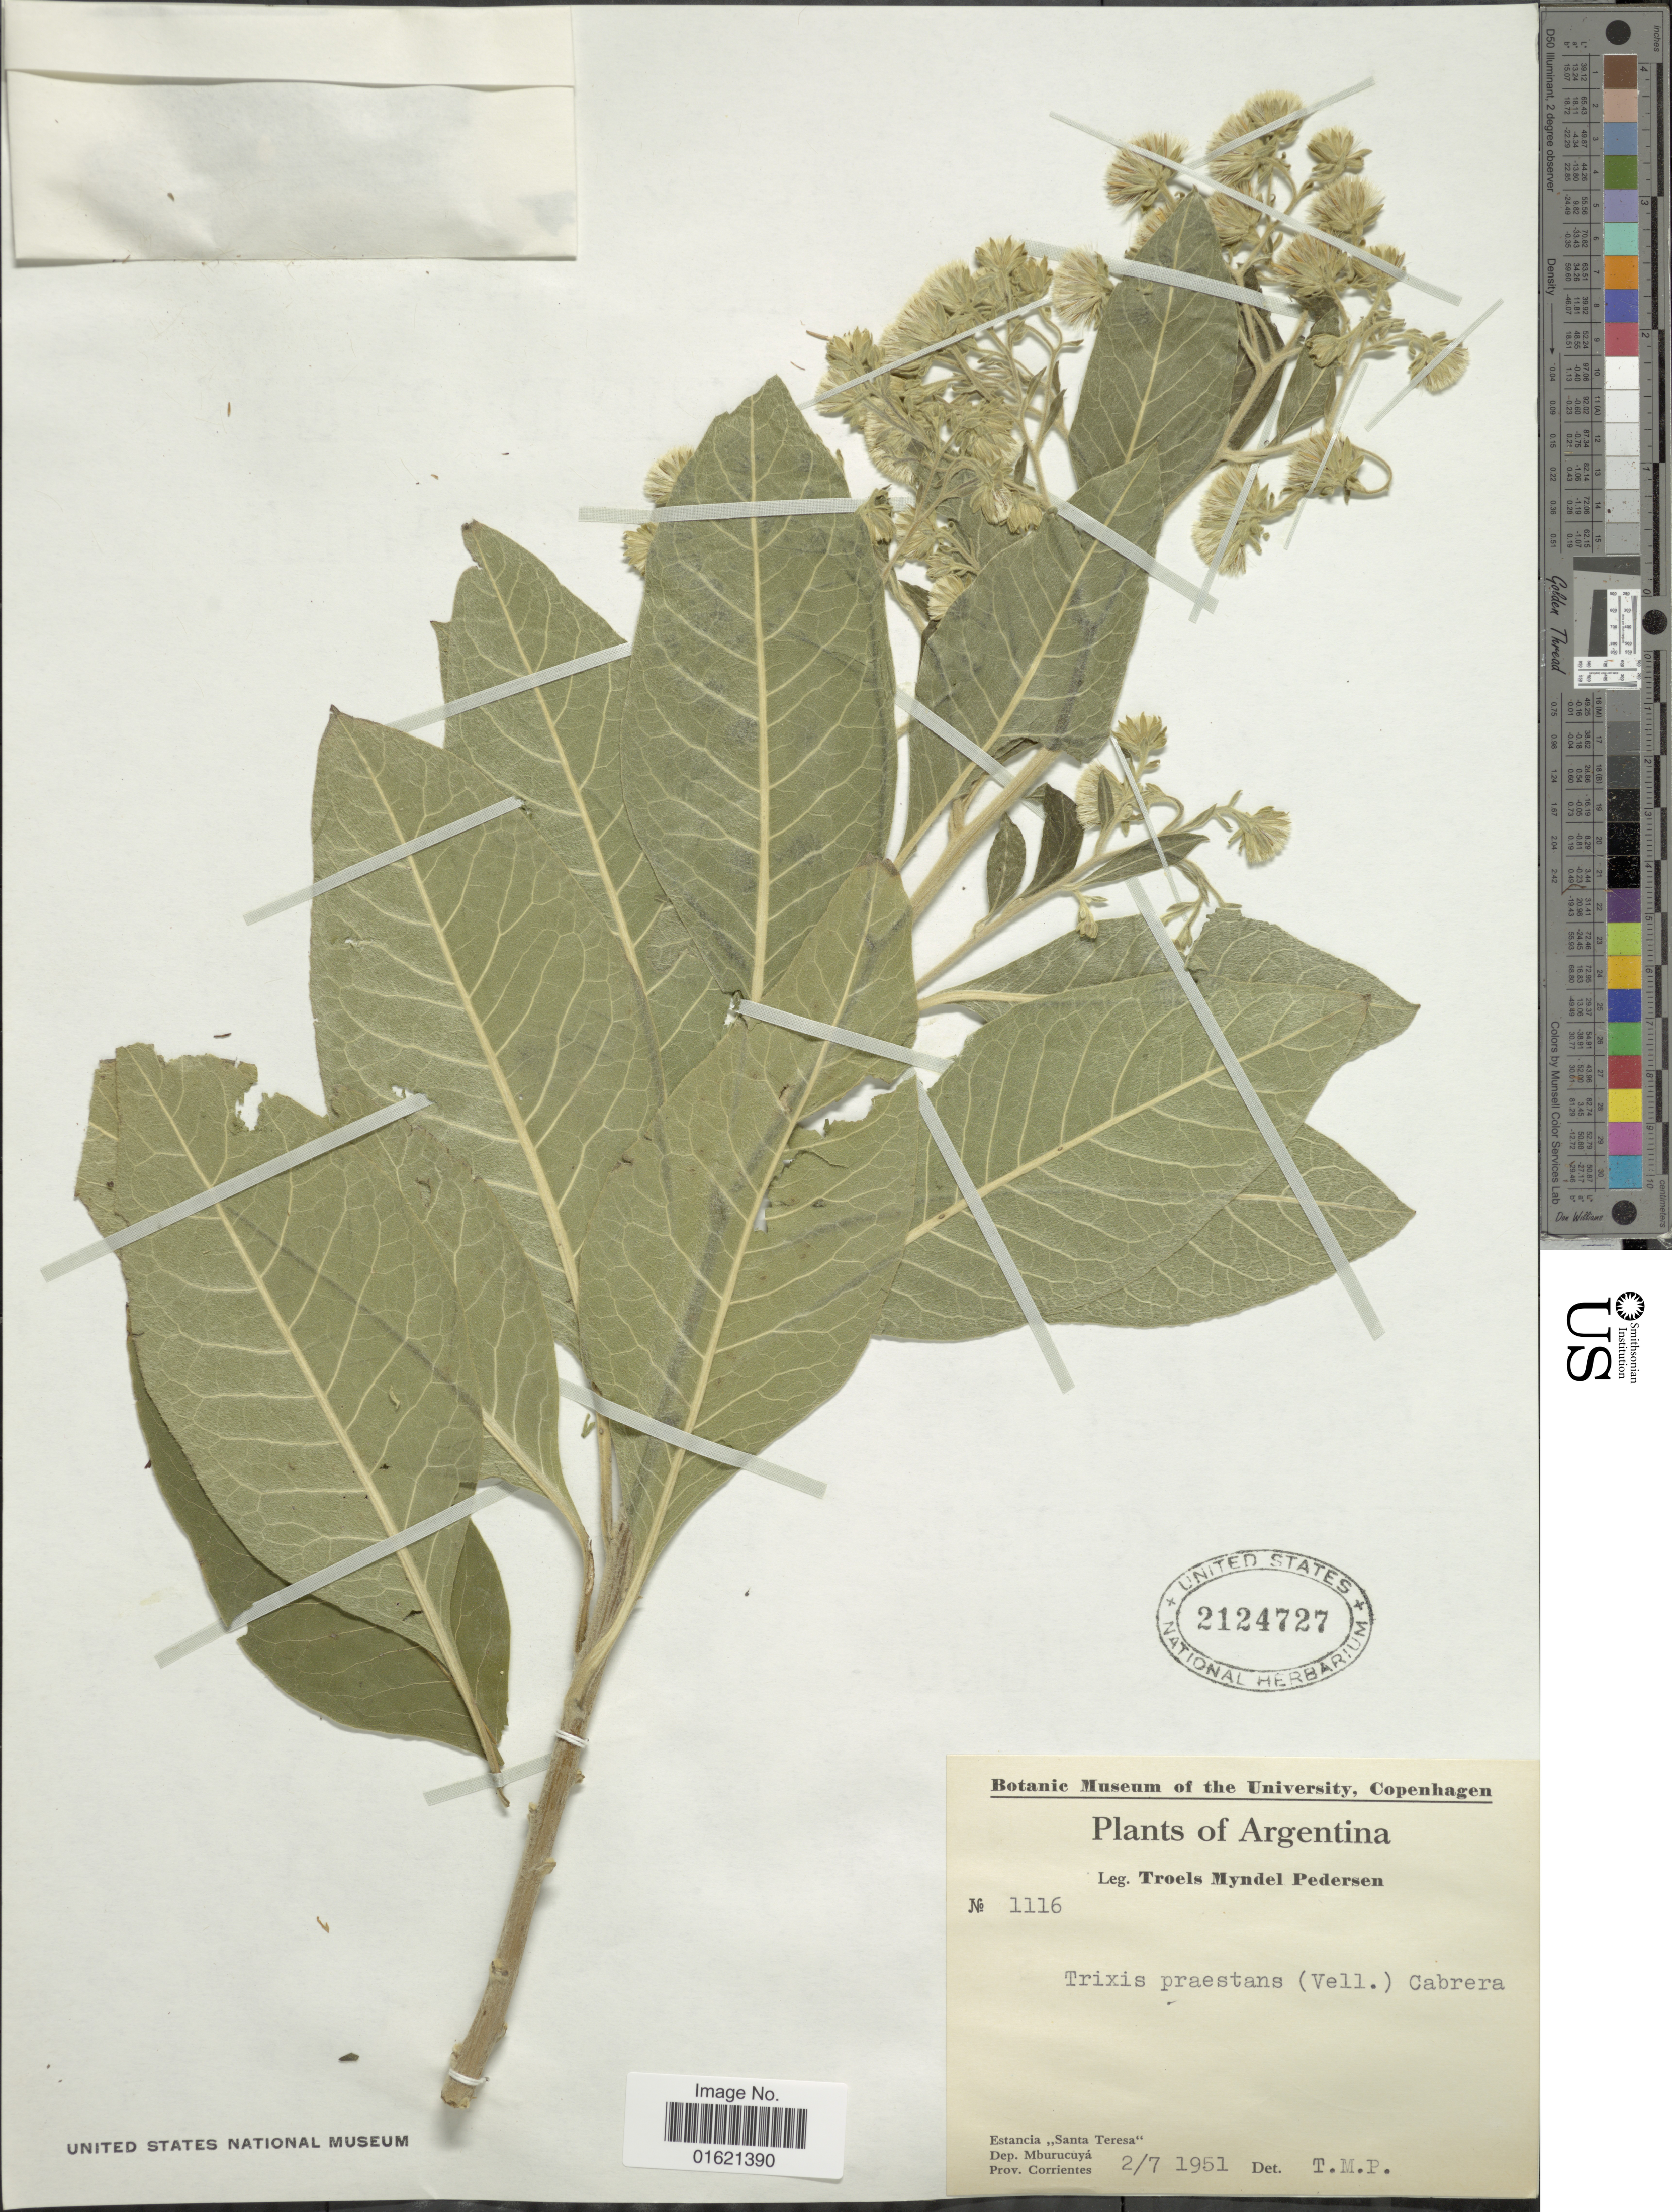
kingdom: Plantae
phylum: Tracheophyta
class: Magnoliopsida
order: Asterales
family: Asteraceae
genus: Trixis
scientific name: Trixis praestans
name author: (Vell.) Cabrera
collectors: T. Pederson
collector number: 1116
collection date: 1951-07-02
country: Argentina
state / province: Corrientes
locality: Estancia Santa Teresa. Dep. Mburucuya. Prov. Corrientes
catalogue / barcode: US 2124727